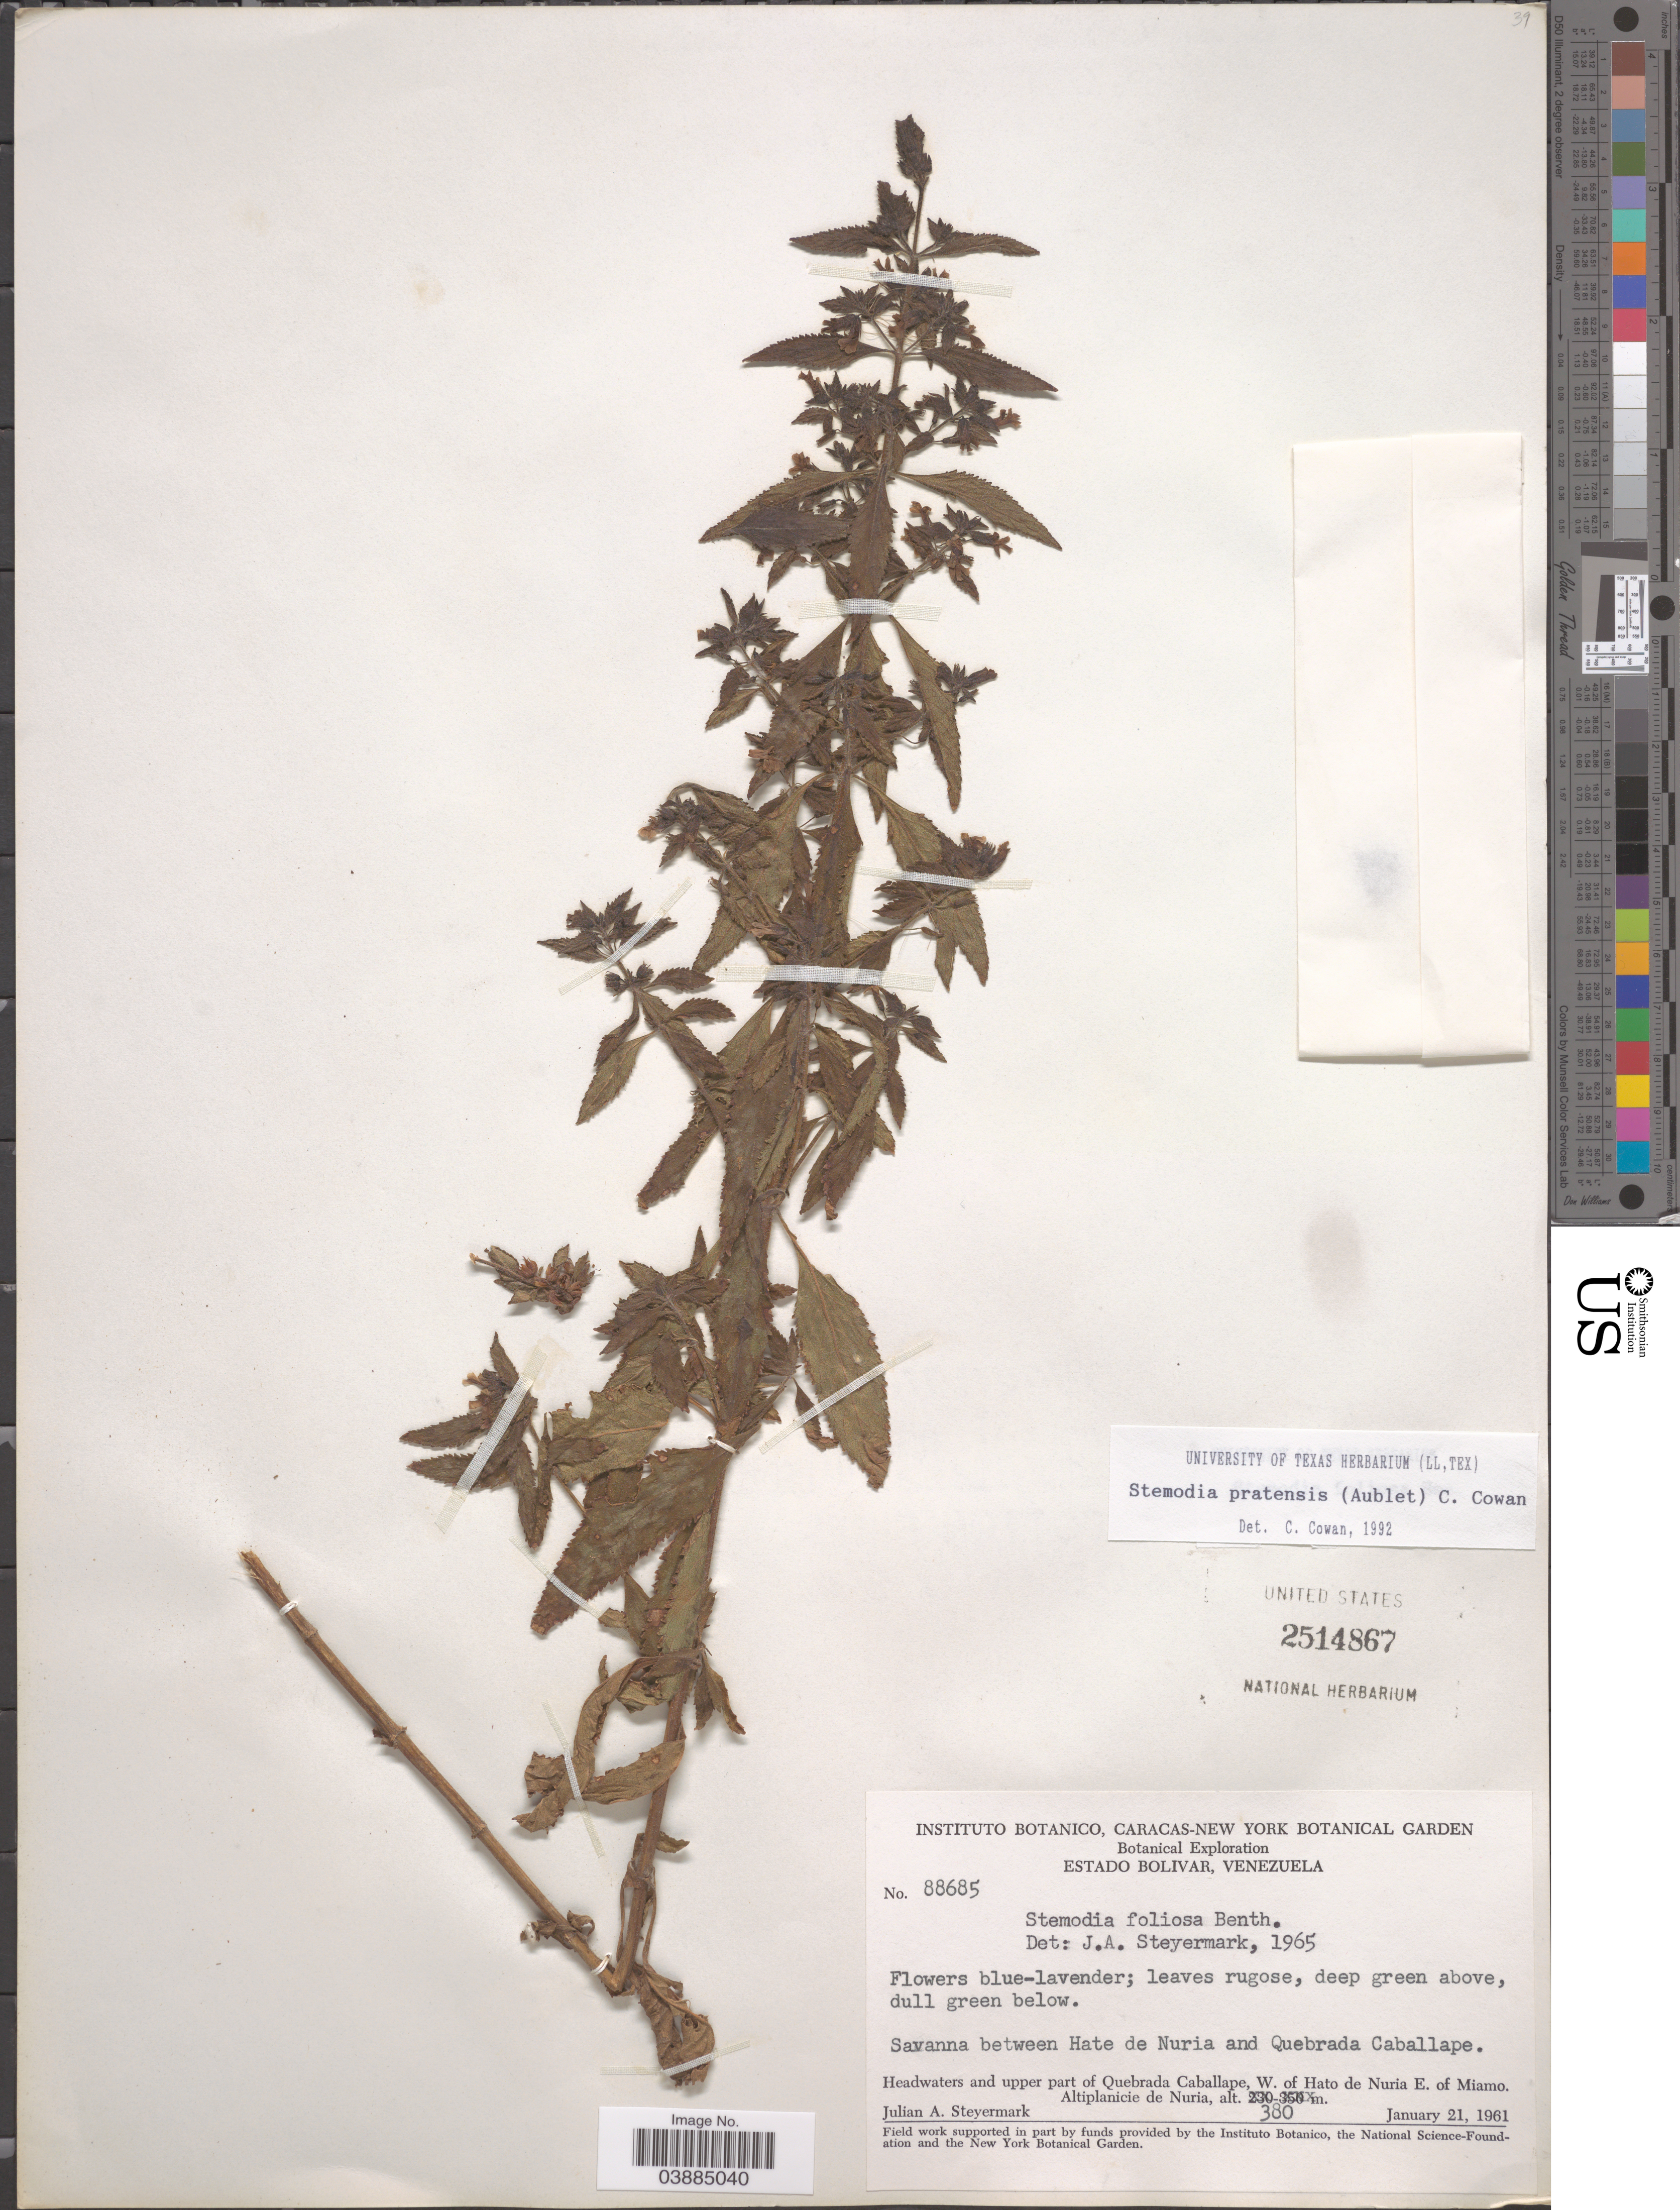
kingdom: Plantae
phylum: Tracheophyta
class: Magnoliopsida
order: Lamiales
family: Plantaginaceae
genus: Stemodia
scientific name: Stemodia pratensis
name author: (Aubl.) C.P. Cowan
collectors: J. Steyermark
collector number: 88685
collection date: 1961-01-21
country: Venezuela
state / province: Bolivar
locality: Savanna between Hate de Nuria and Quebrada Caballape. Headwaters and upper part of Quebrada Caballa [e, W. of Hato de Nuria E. of Miamo. Altiplanicie de Nuria.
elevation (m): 380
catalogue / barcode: US 2514867